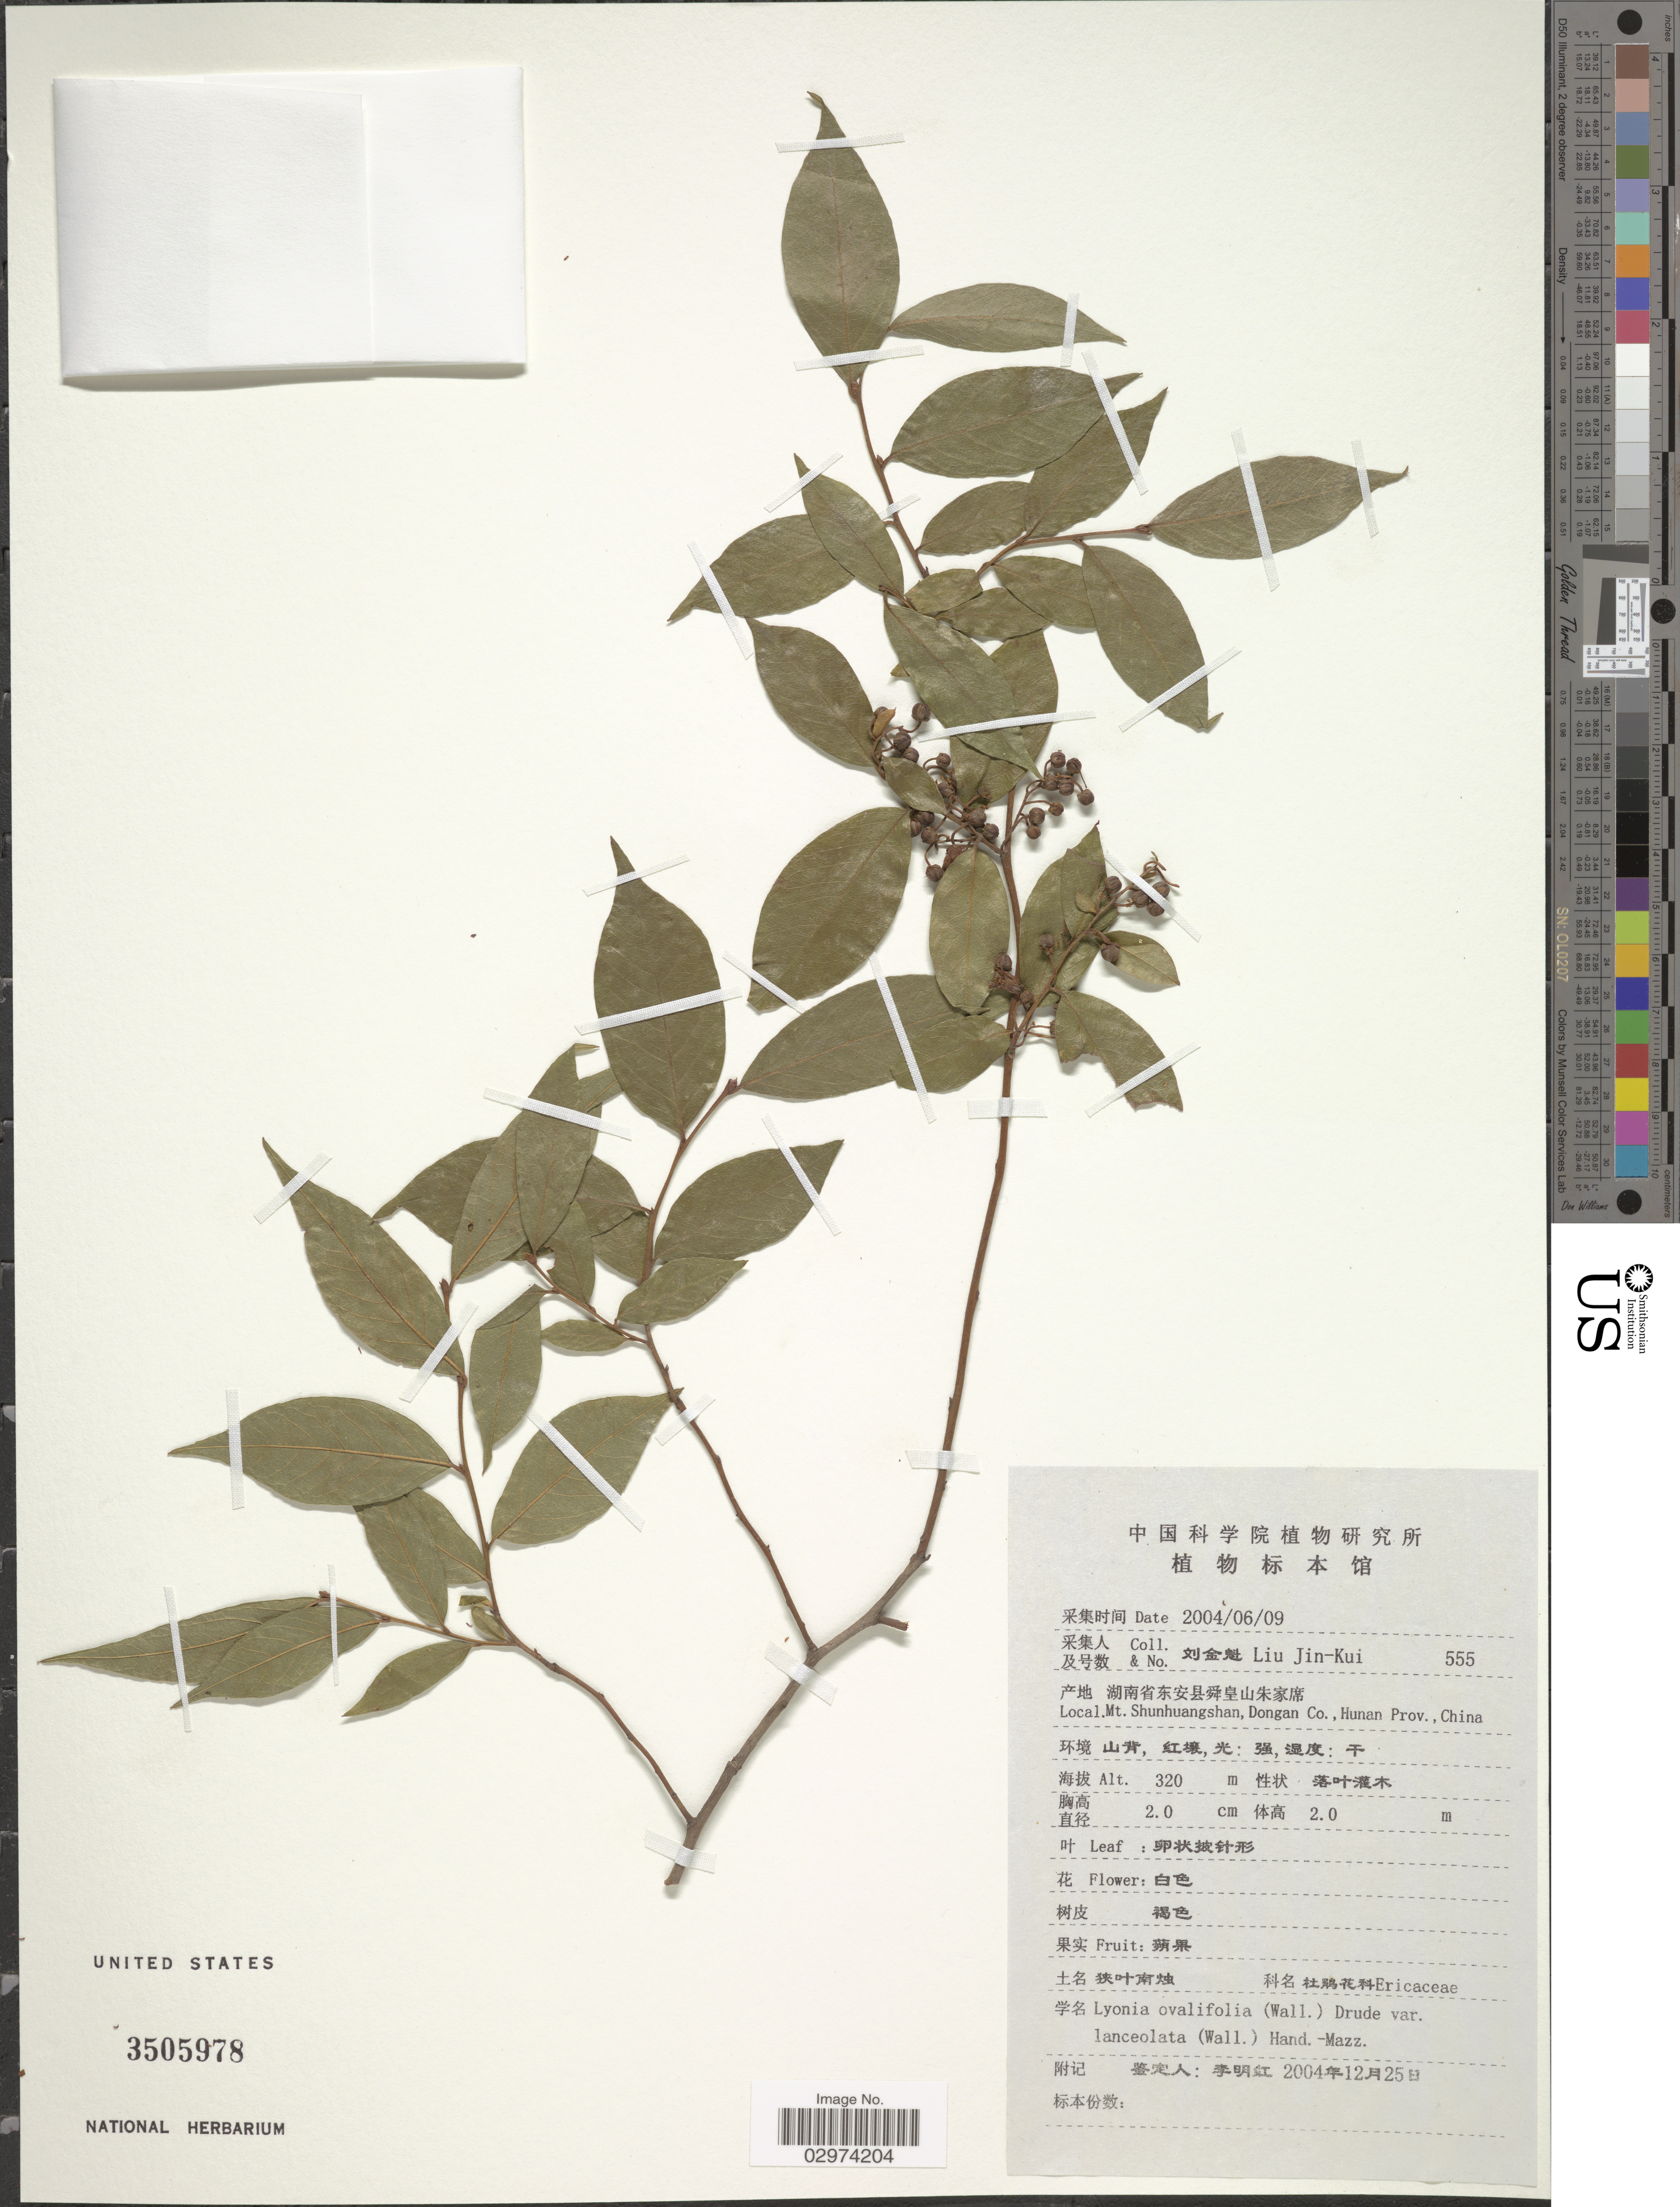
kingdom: Plantae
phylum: Tracheophyta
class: Magnoliopsida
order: Ericales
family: Ericaceae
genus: Lyonia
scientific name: Lyonia ovalifolia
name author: (Wall.) Drude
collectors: Liu Jin-Kui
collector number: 555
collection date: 2004-06-09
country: China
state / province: Hunan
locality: Mt. Shunhuangshan, Dongan Co., Hunan Prov.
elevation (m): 320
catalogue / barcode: US 3505978